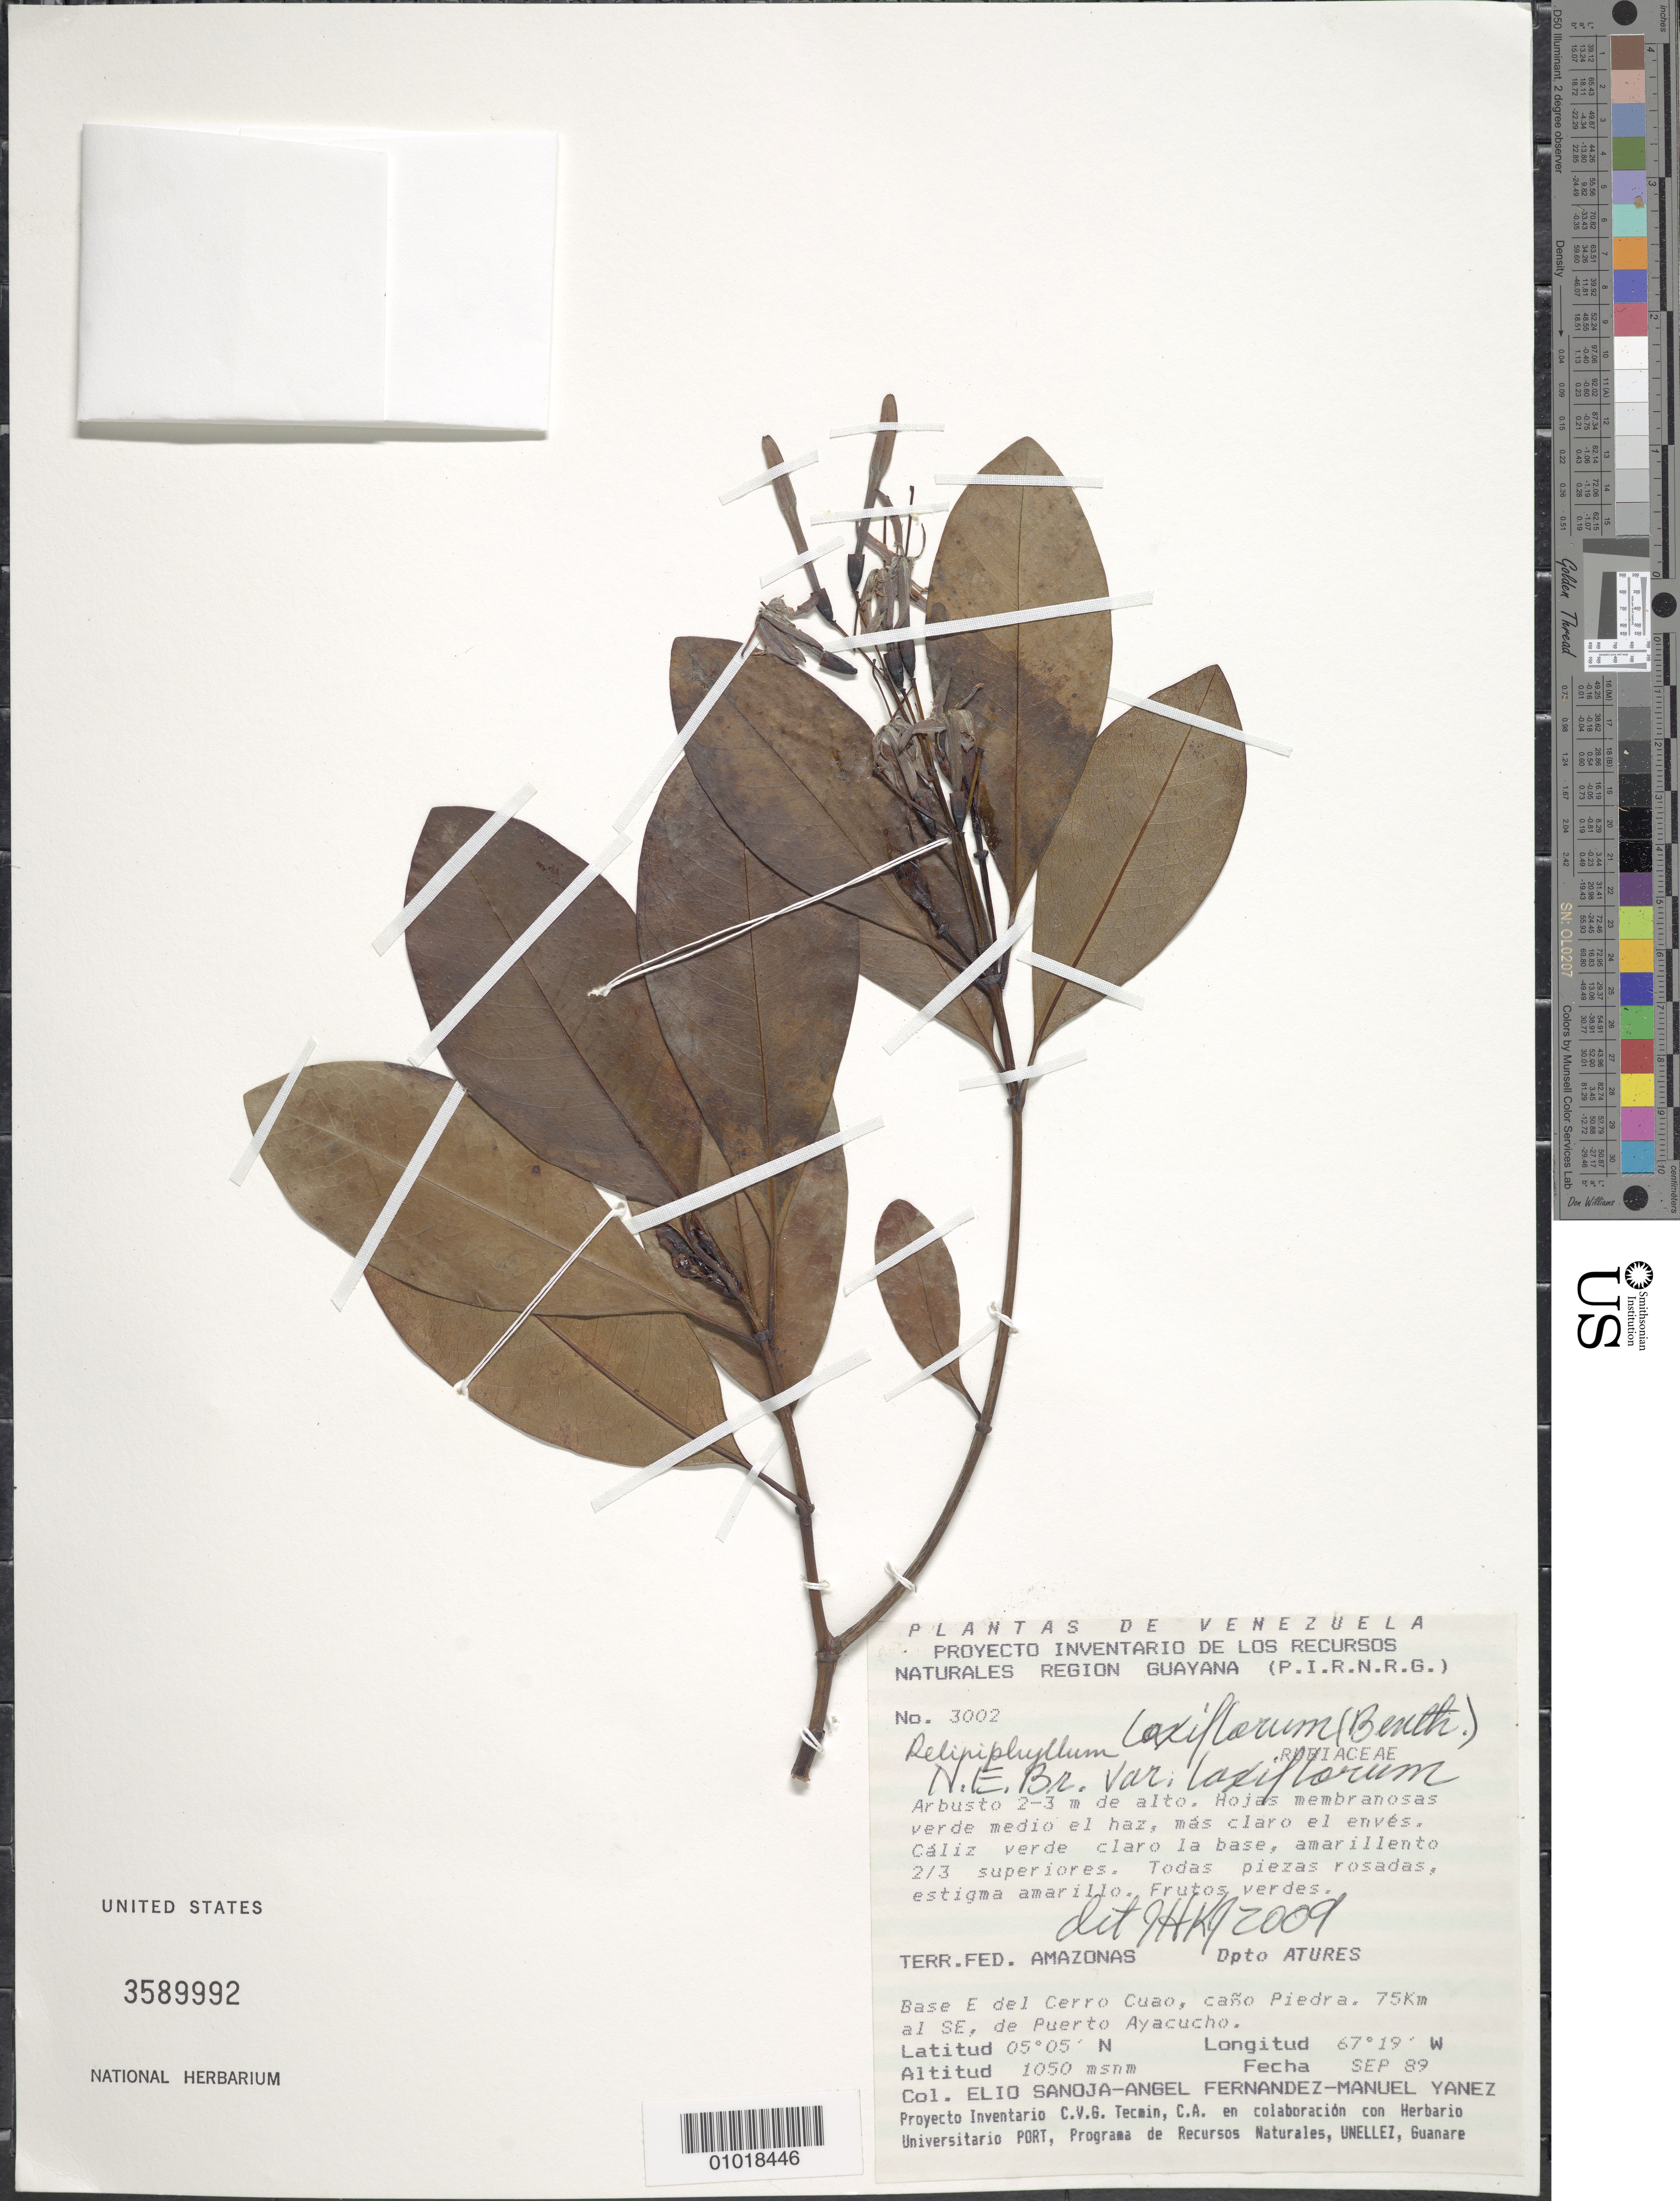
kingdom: Plantae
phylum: Tracheophyta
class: Magnoliopsida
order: Gentianales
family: Rubiaceae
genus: Retiniphyllum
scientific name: Retiniphyllum laxiflorum var. laxiflorum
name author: (Benth.) N.E. Br.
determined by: Kirkbride, J. H.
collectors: E. Sanoja, A. Fernandez & M. Yanez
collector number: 3002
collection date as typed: Sep-89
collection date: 1989-09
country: Venezuela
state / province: Amazonas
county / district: Atures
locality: Cerro Cuao, Caño Piedra; 75 km al SE de Puerto Ayacucho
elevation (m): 1050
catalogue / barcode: US 3589992